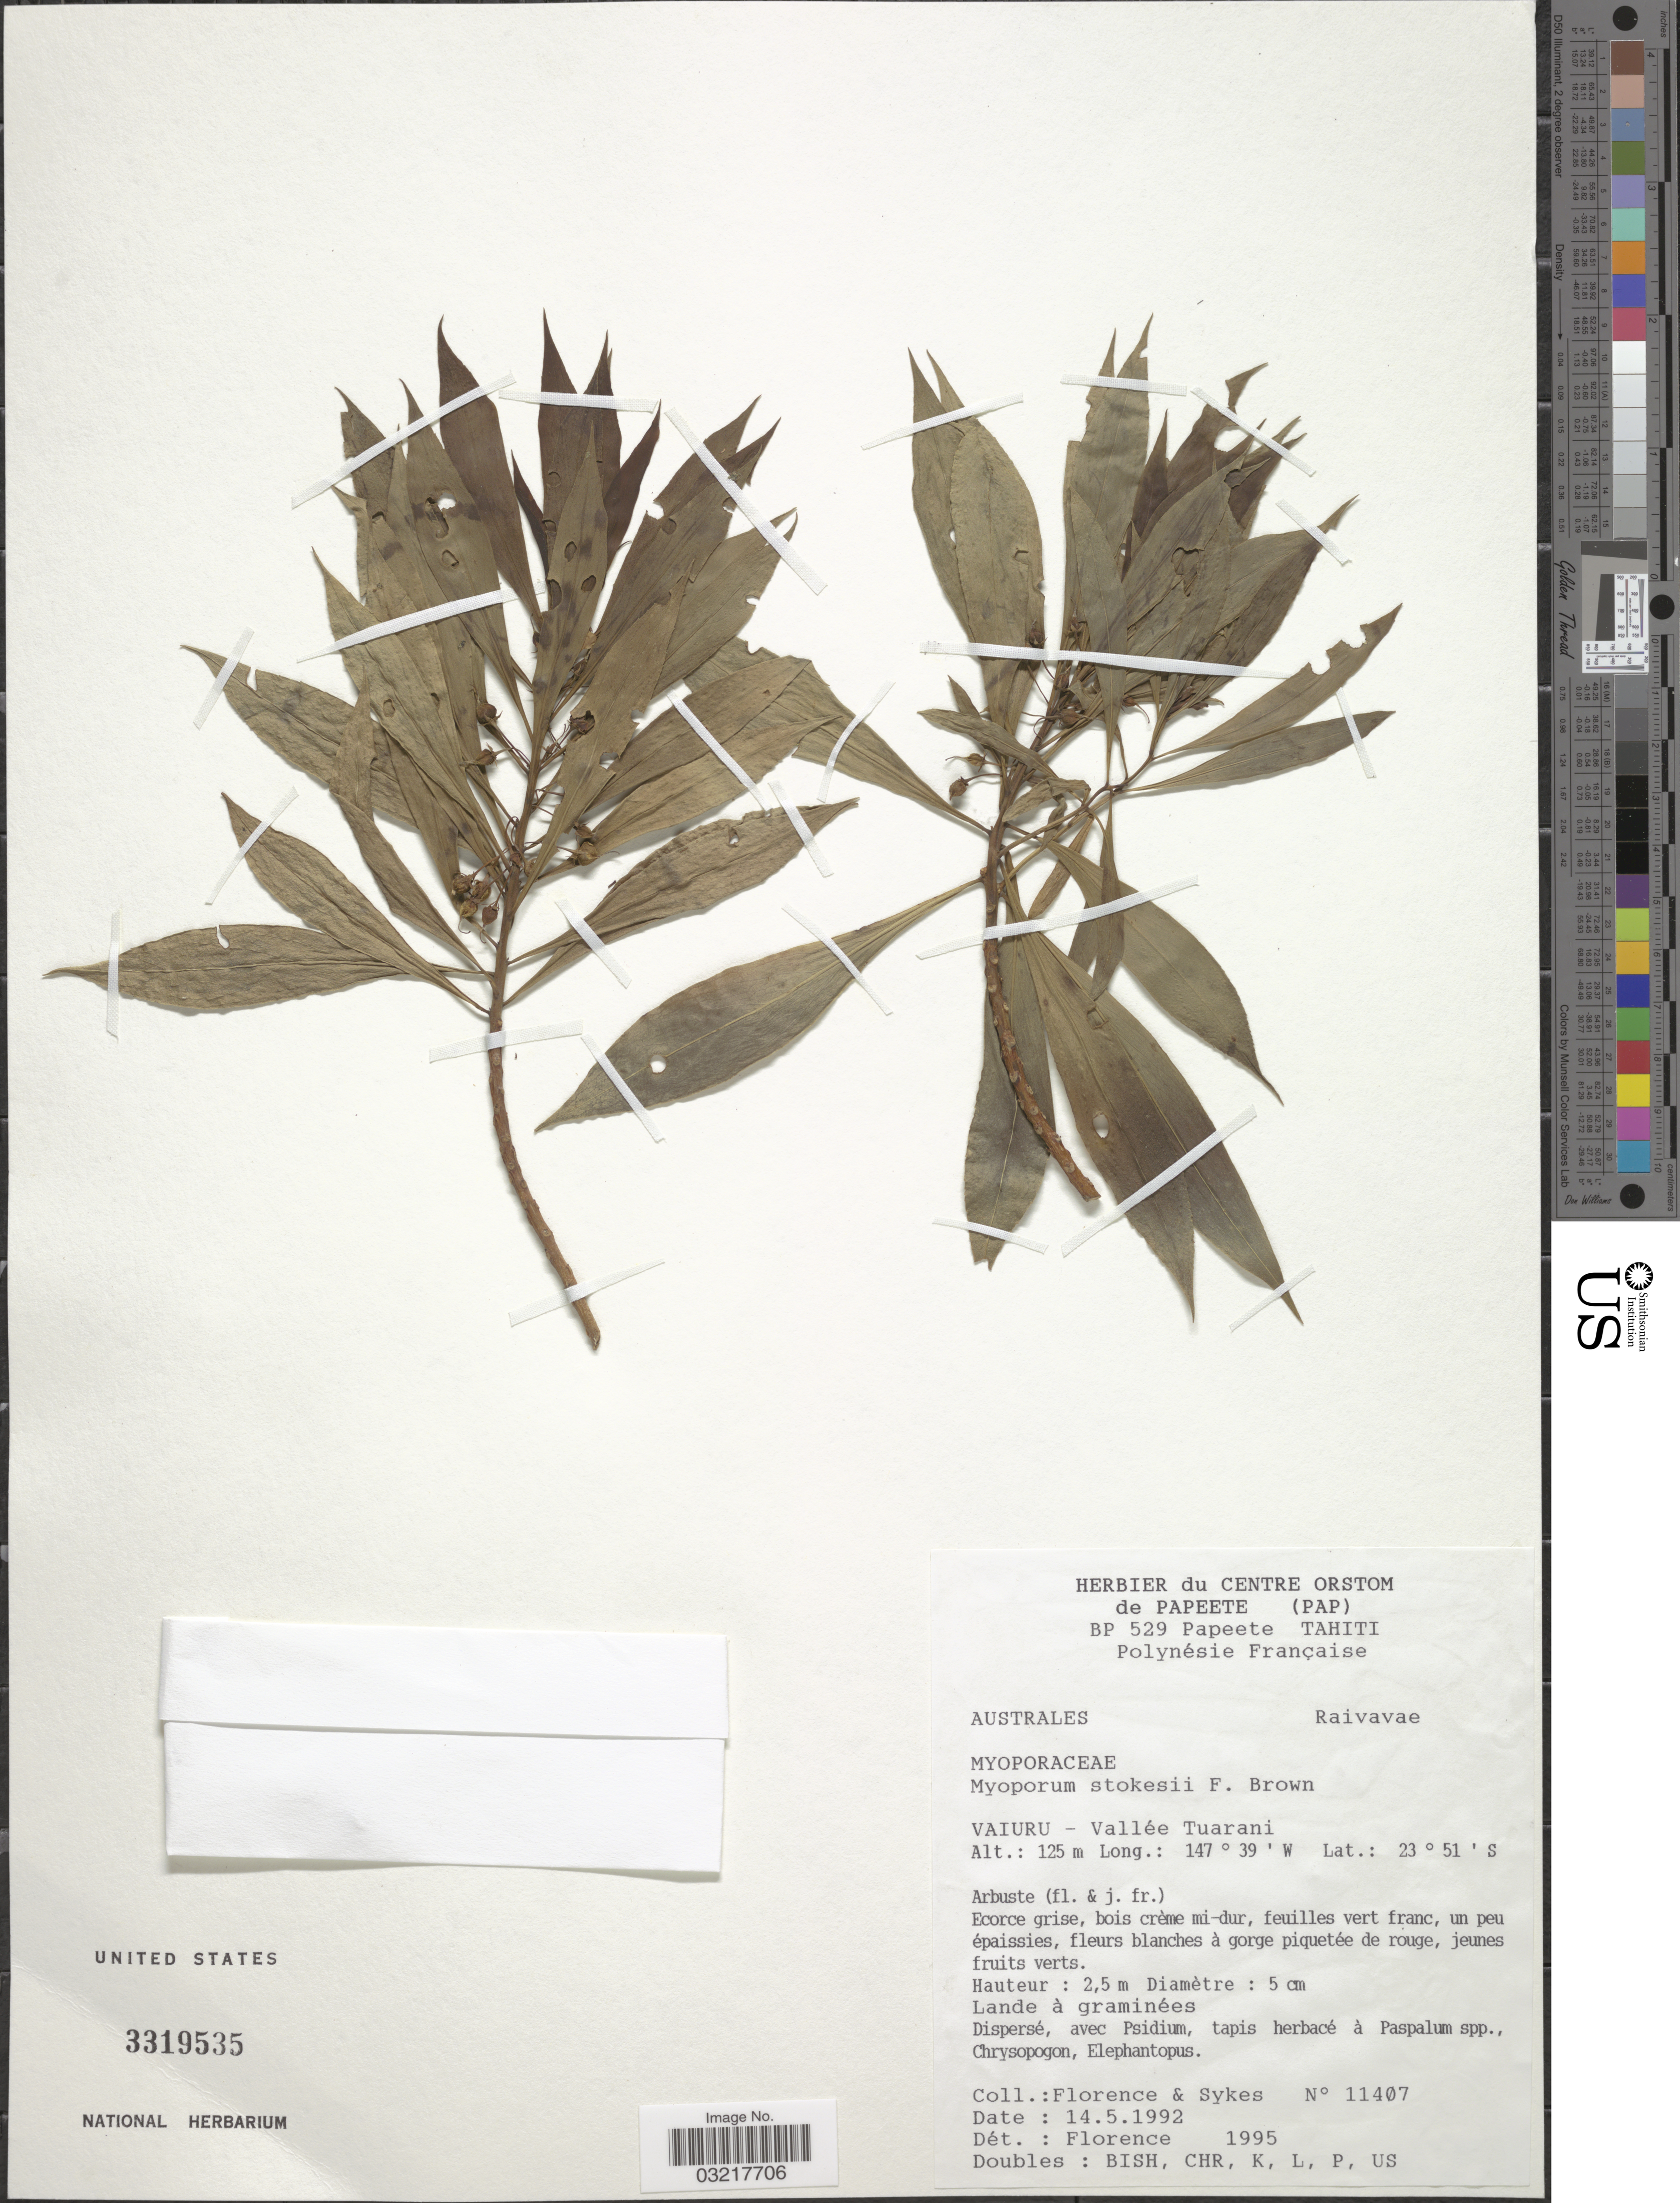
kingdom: Plantae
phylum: Tracheophyta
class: Magnoliopsida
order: Lamiales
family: Scrophulariaceae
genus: Myoporum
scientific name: Myoporum stokesii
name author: F. Br.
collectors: -. Florence & Sykes, --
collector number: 11407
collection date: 1992-05-14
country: French Polynesia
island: Raivavae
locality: Australes. Raivavae. Vaiuru - Vallée Tuarani.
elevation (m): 125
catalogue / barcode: US 3319535